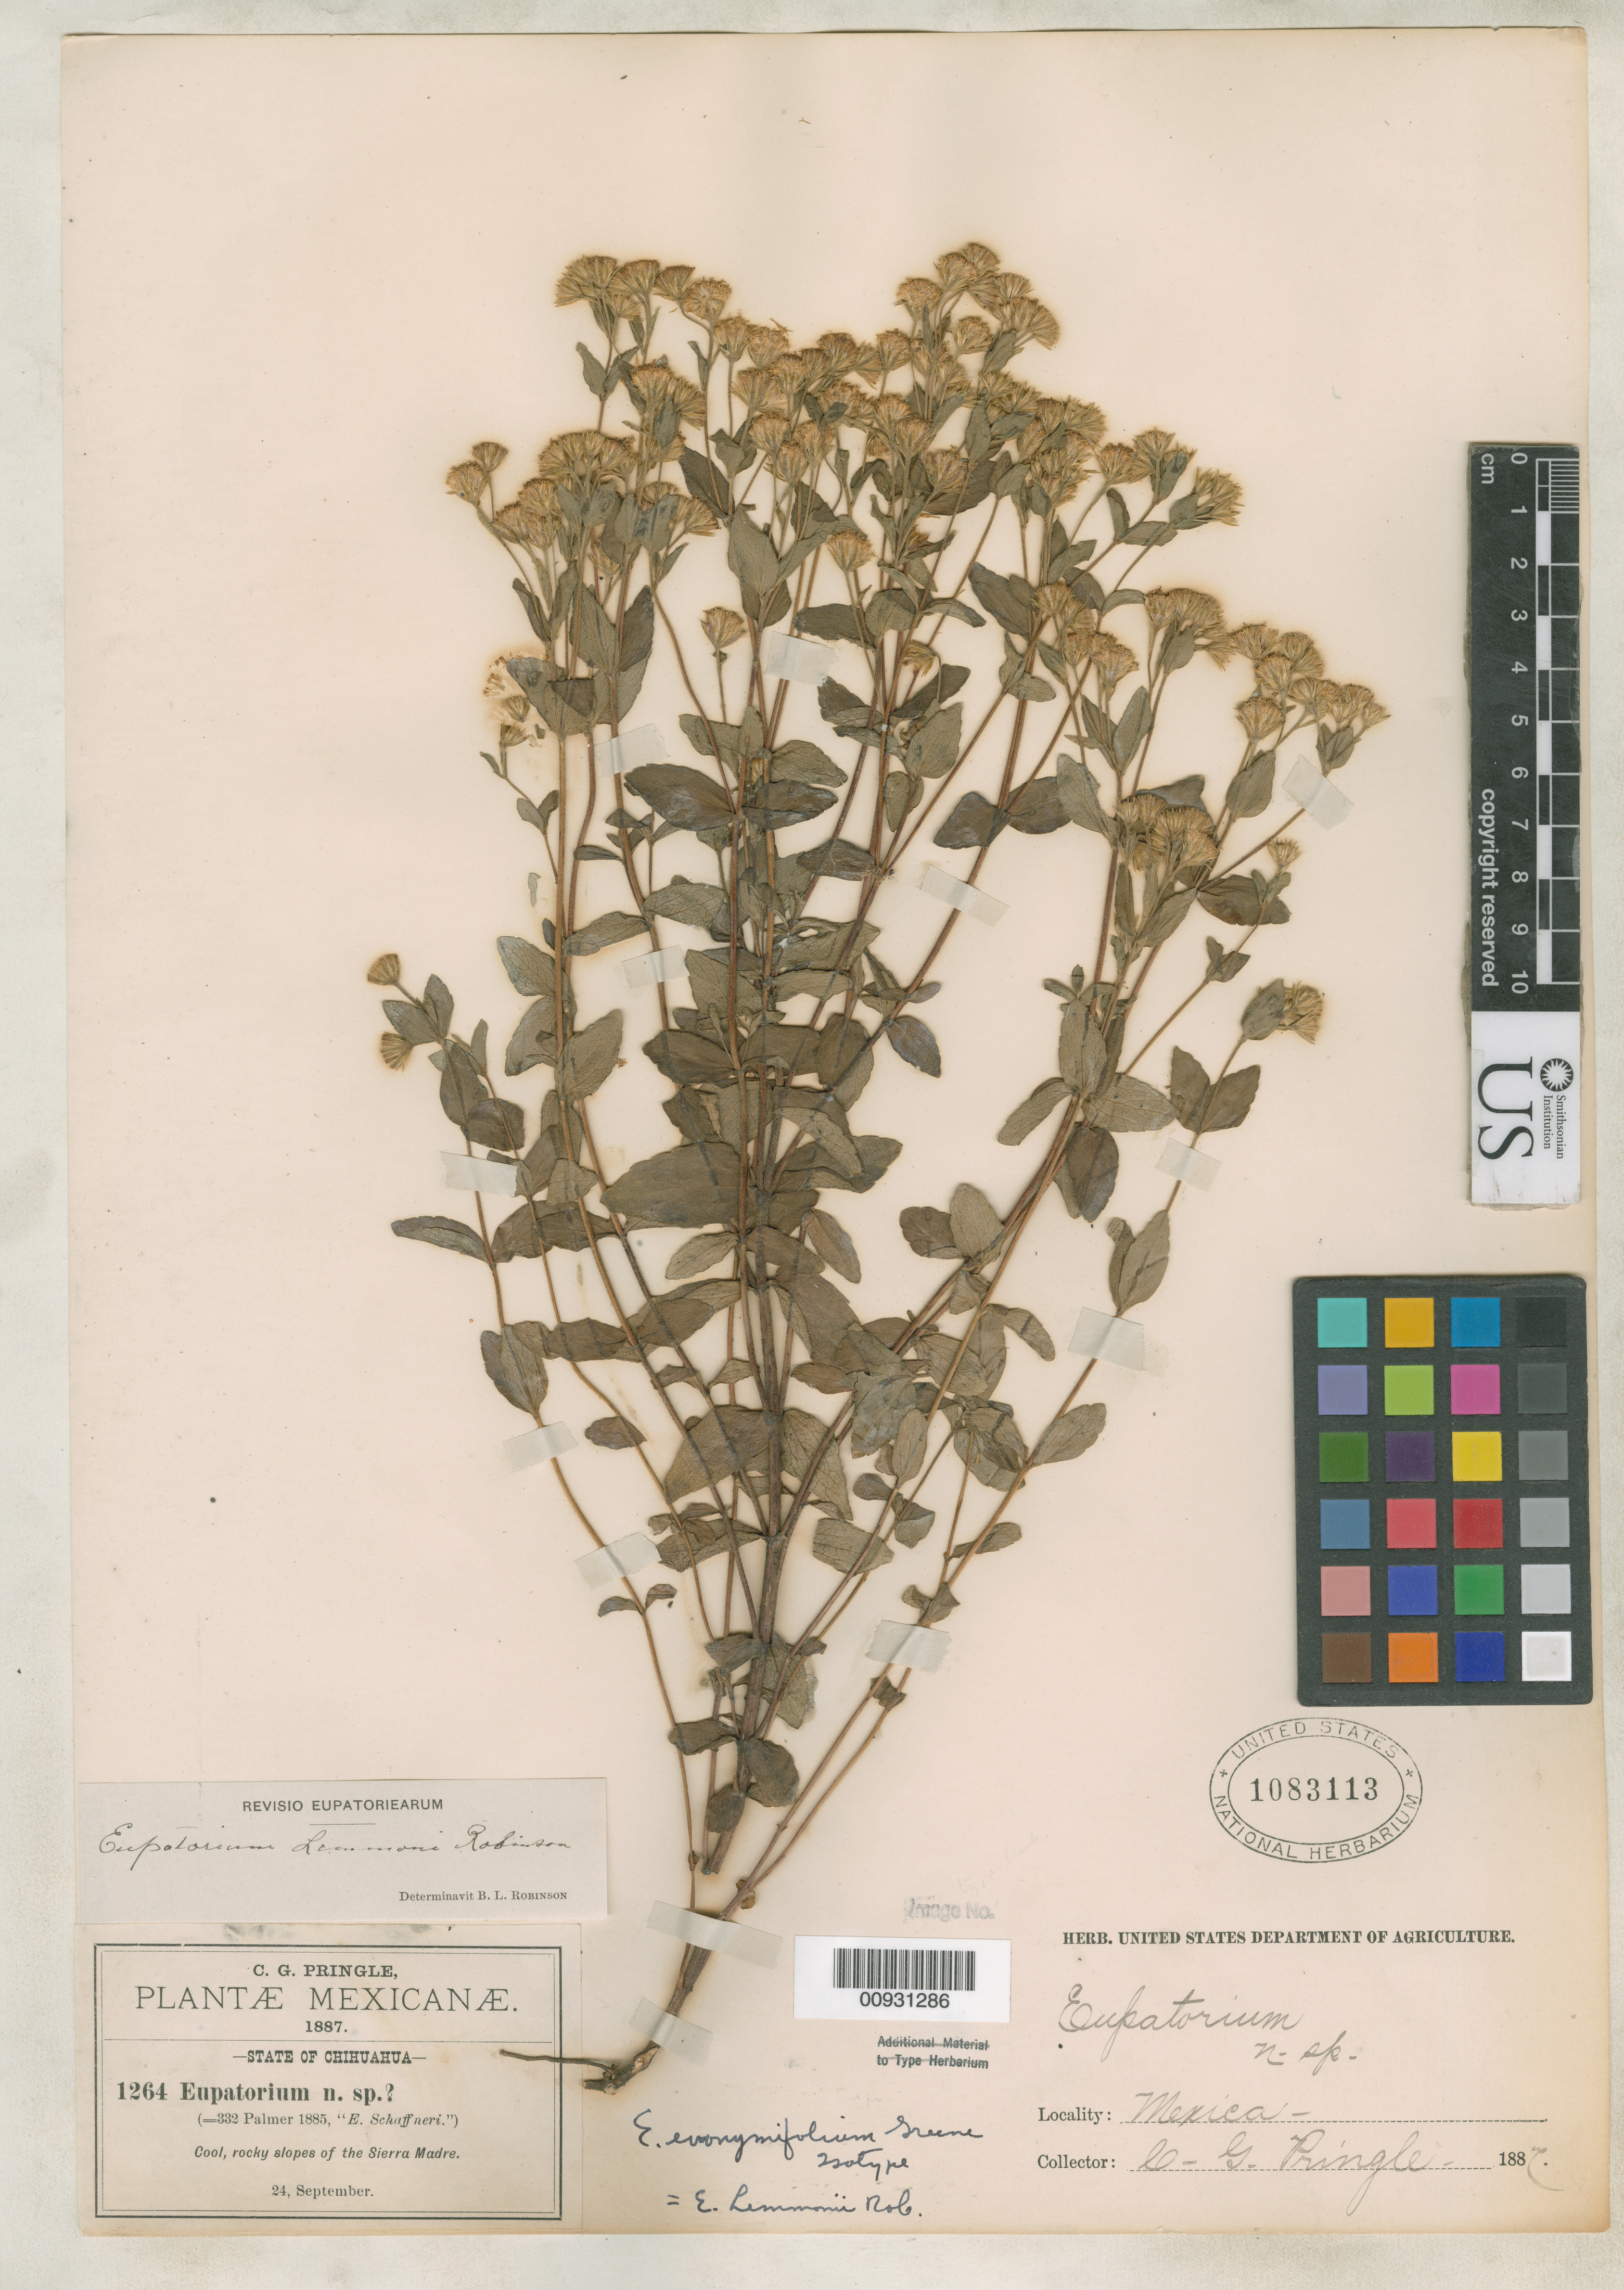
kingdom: Plantae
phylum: Tracheophyta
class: Magnoliopsida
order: Asterales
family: Asteraceae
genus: Eupatorium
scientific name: Eupatorium euonymifolium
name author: Greene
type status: Isotype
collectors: C. G. Pringle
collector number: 1264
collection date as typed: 24 Sep 1887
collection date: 1887-09-24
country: Mexico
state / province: Chihuahua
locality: Slopes of Sierra Madre.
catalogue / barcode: US 1083113